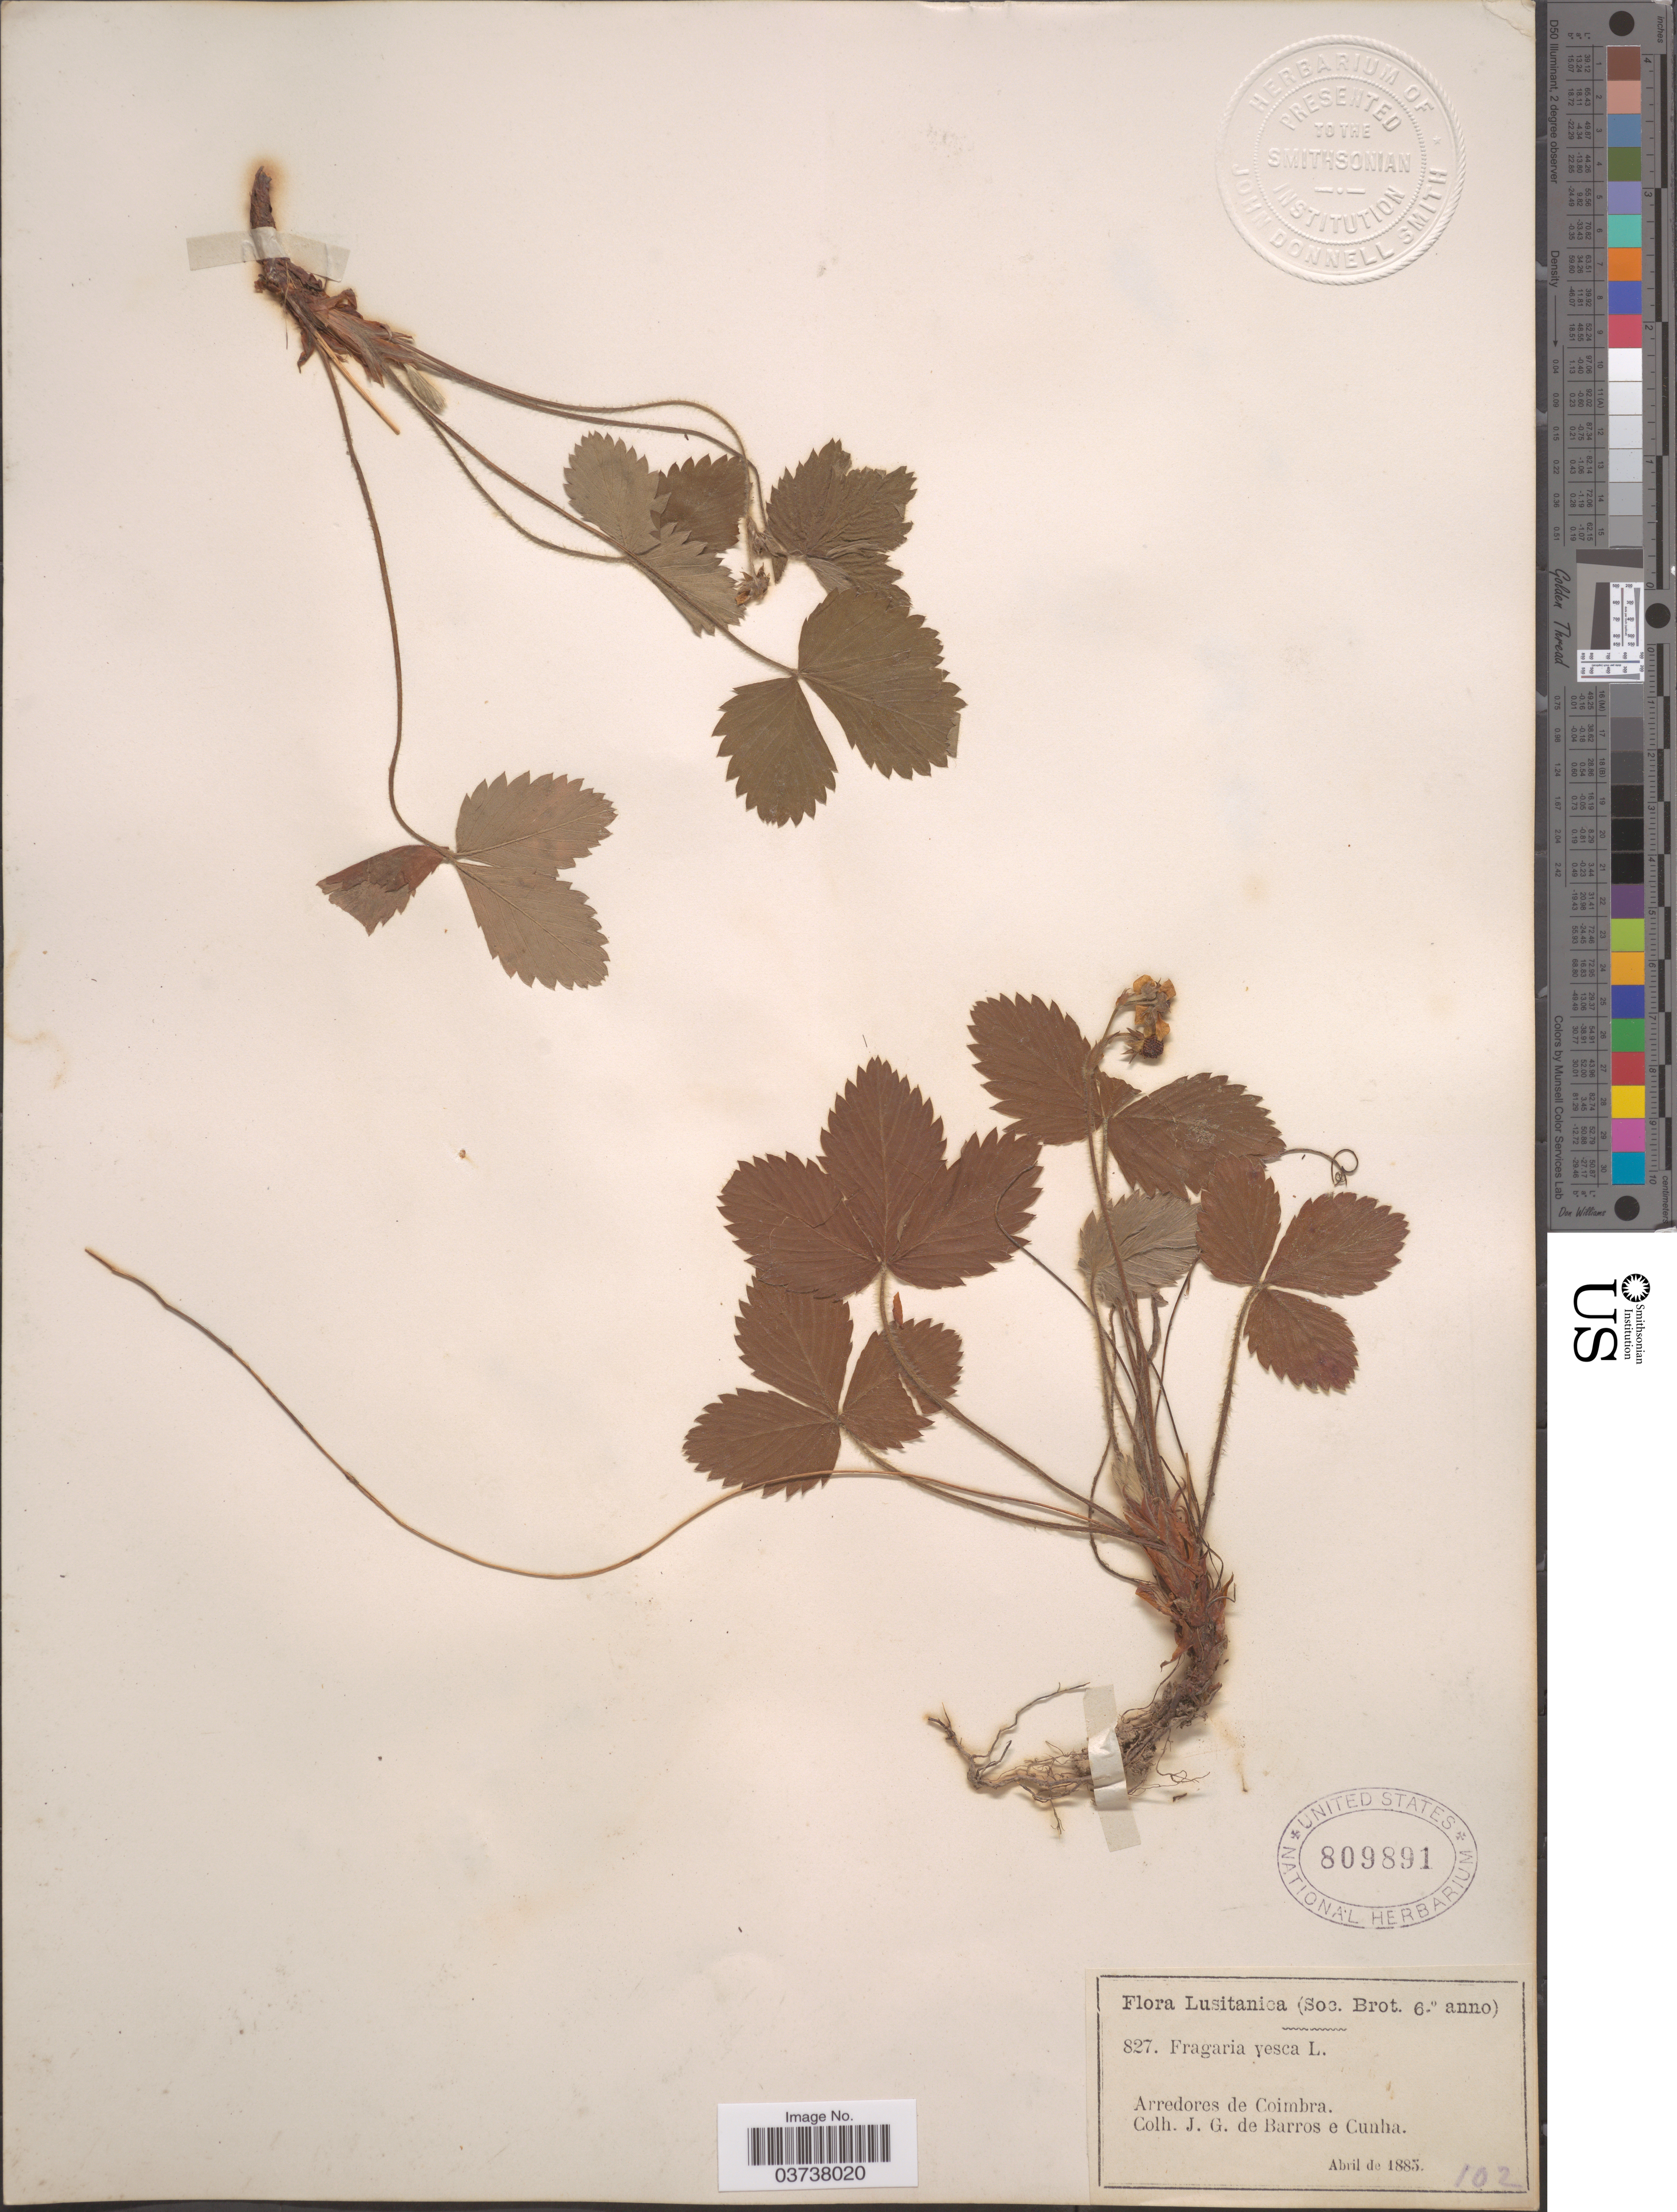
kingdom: Plantae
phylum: Tracheophyta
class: Magnoliopsida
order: Rosales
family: Rosaceae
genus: Fragaria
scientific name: Fragaria vesca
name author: L.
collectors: J. de Barros e Cunha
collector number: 827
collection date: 1885-04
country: Portugal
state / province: Coimbra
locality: Lusitanica. Arredores de Coimbra.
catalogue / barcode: US 809891